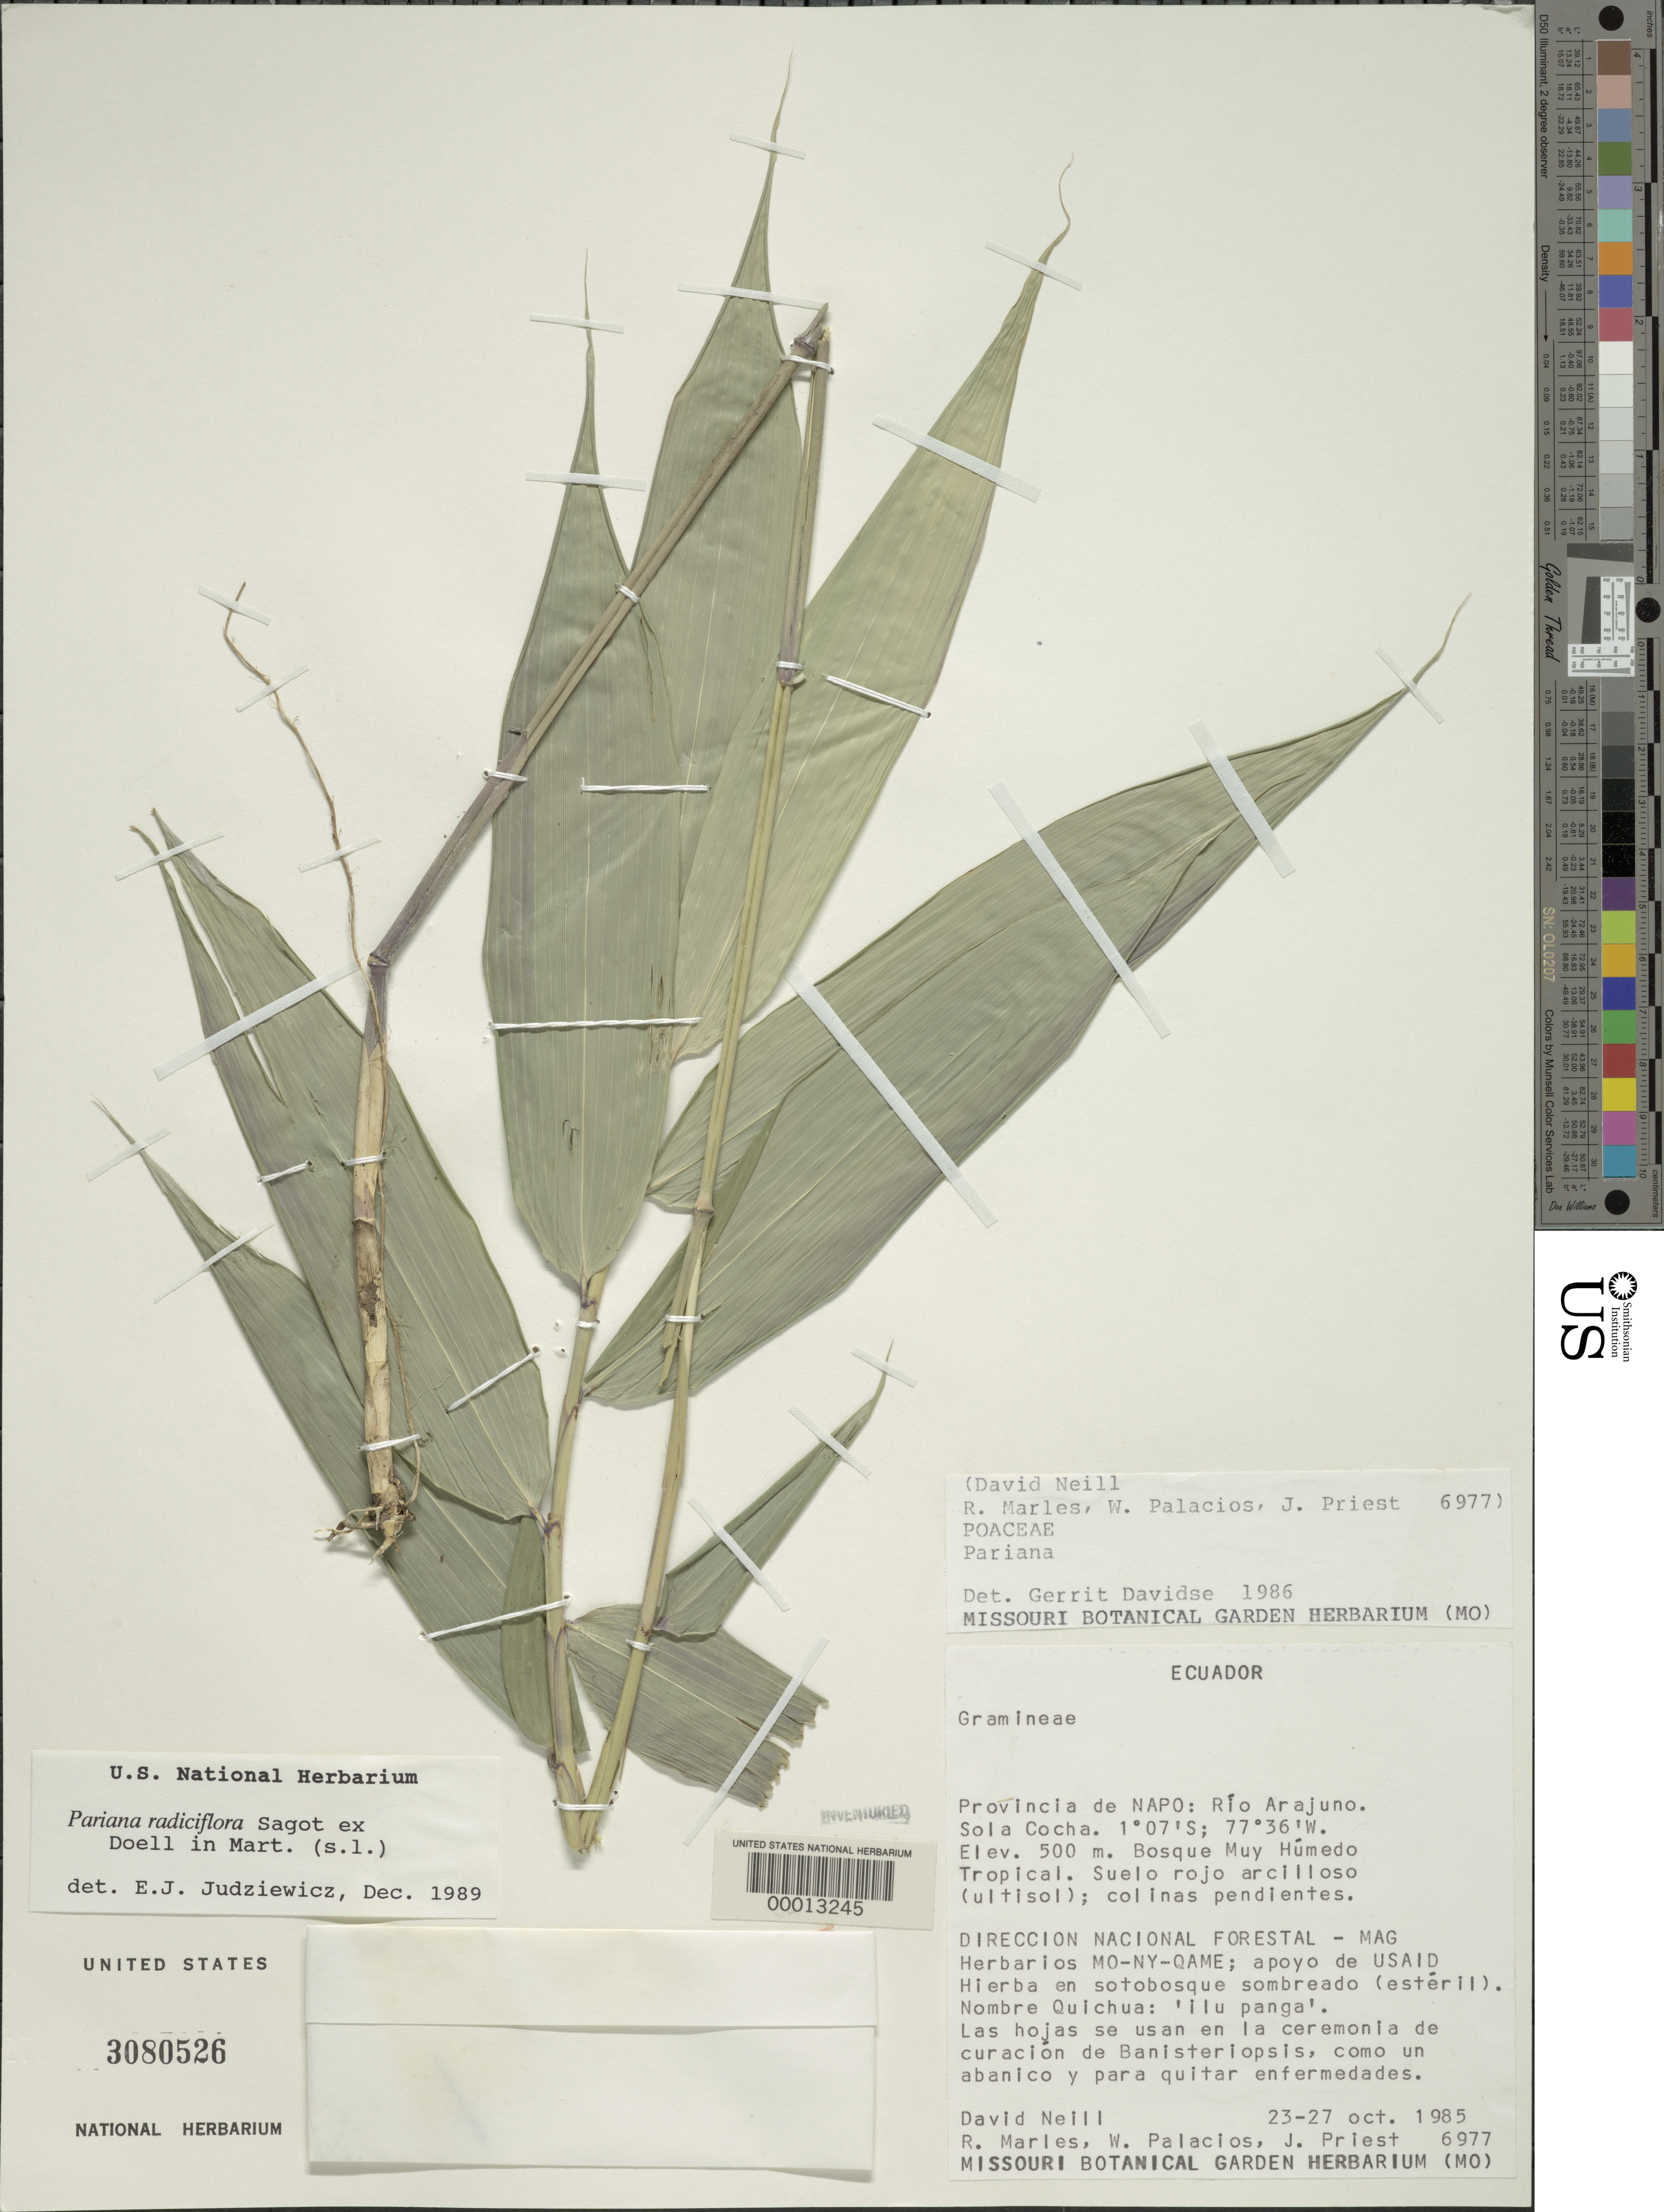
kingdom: Plantae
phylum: Tracheophyta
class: Liliopsida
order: Poales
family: Poaceae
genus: Pariana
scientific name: Pariana radiciflora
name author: Sagot ex Döll in Mart.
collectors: D. A. Neill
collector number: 6977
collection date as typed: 23 Oct 1985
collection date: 1985-10-23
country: Ecuador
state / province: Napo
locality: Rio arajuno, sOlacocha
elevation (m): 500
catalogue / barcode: US 3080526